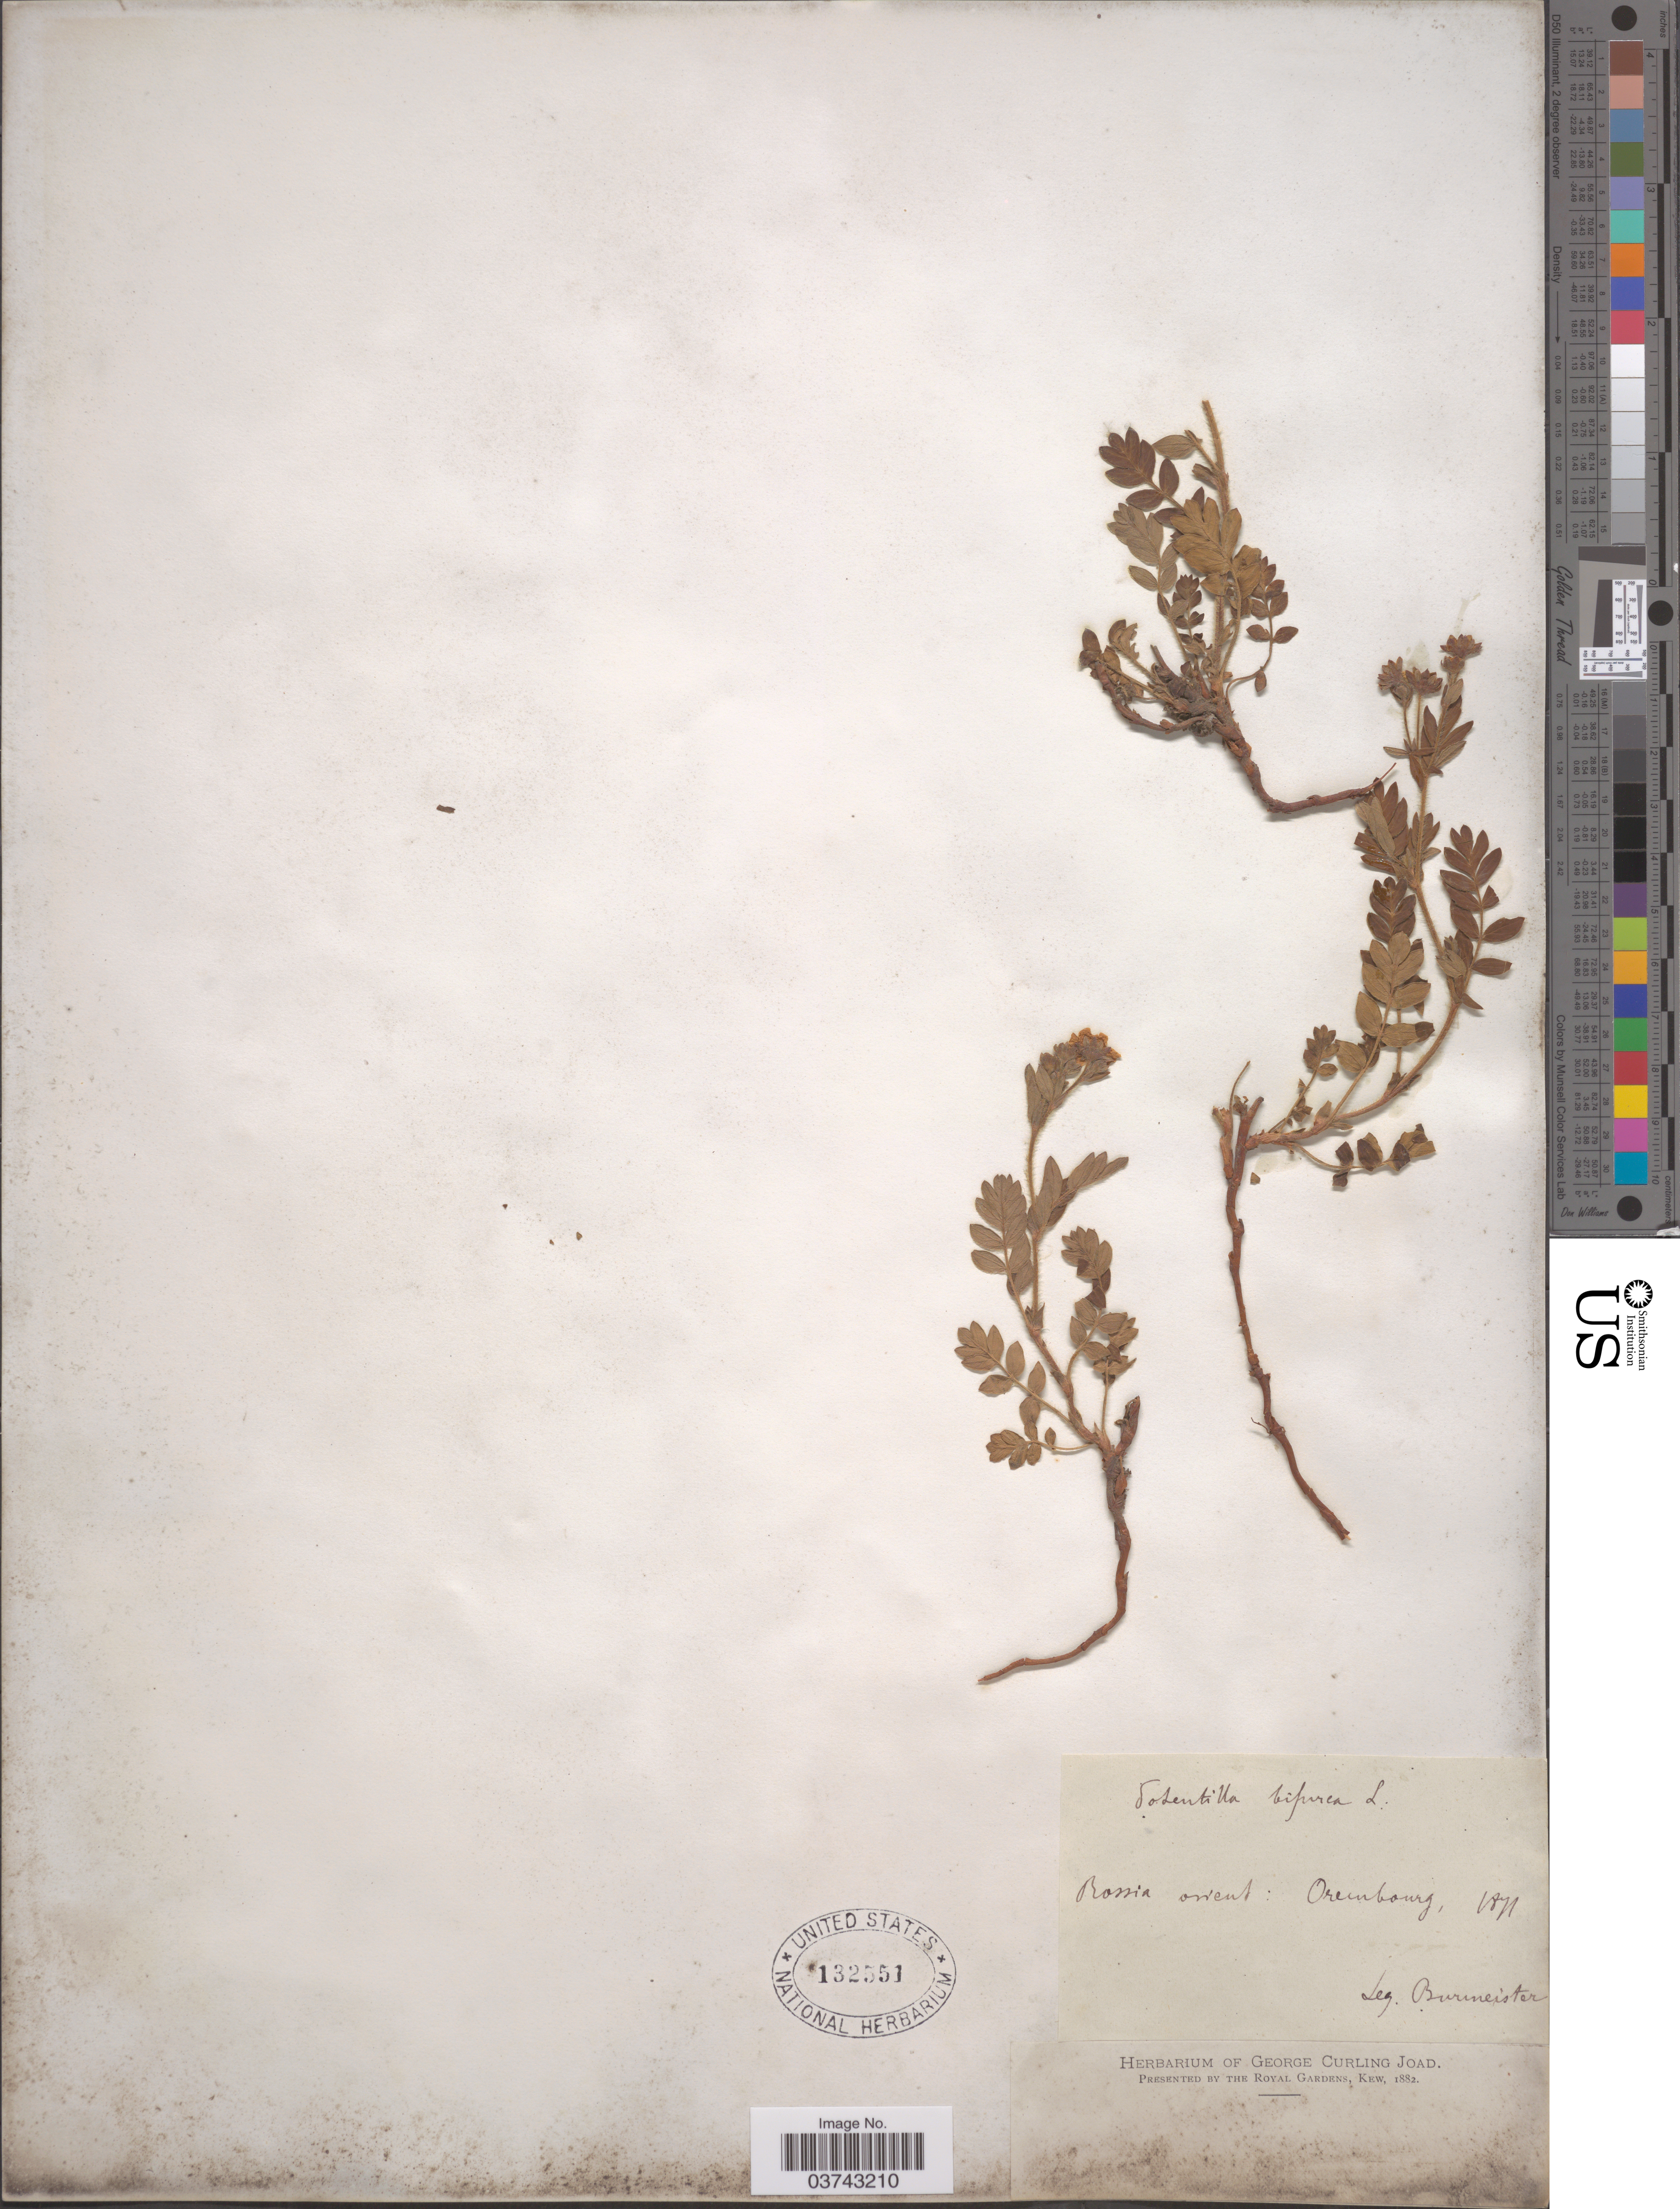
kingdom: Plantae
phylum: Tracheophyta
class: Magnoliopsida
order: Rosales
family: Rosaceae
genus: Sibbaldianthe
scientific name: Sibbaldianthe bifurca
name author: (L.) Kurtto & T. Erikss.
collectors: Burmeister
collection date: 1871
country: Russian Federation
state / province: Orenburg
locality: Rossia orient: Oreinbourg.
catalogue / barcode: US 132551